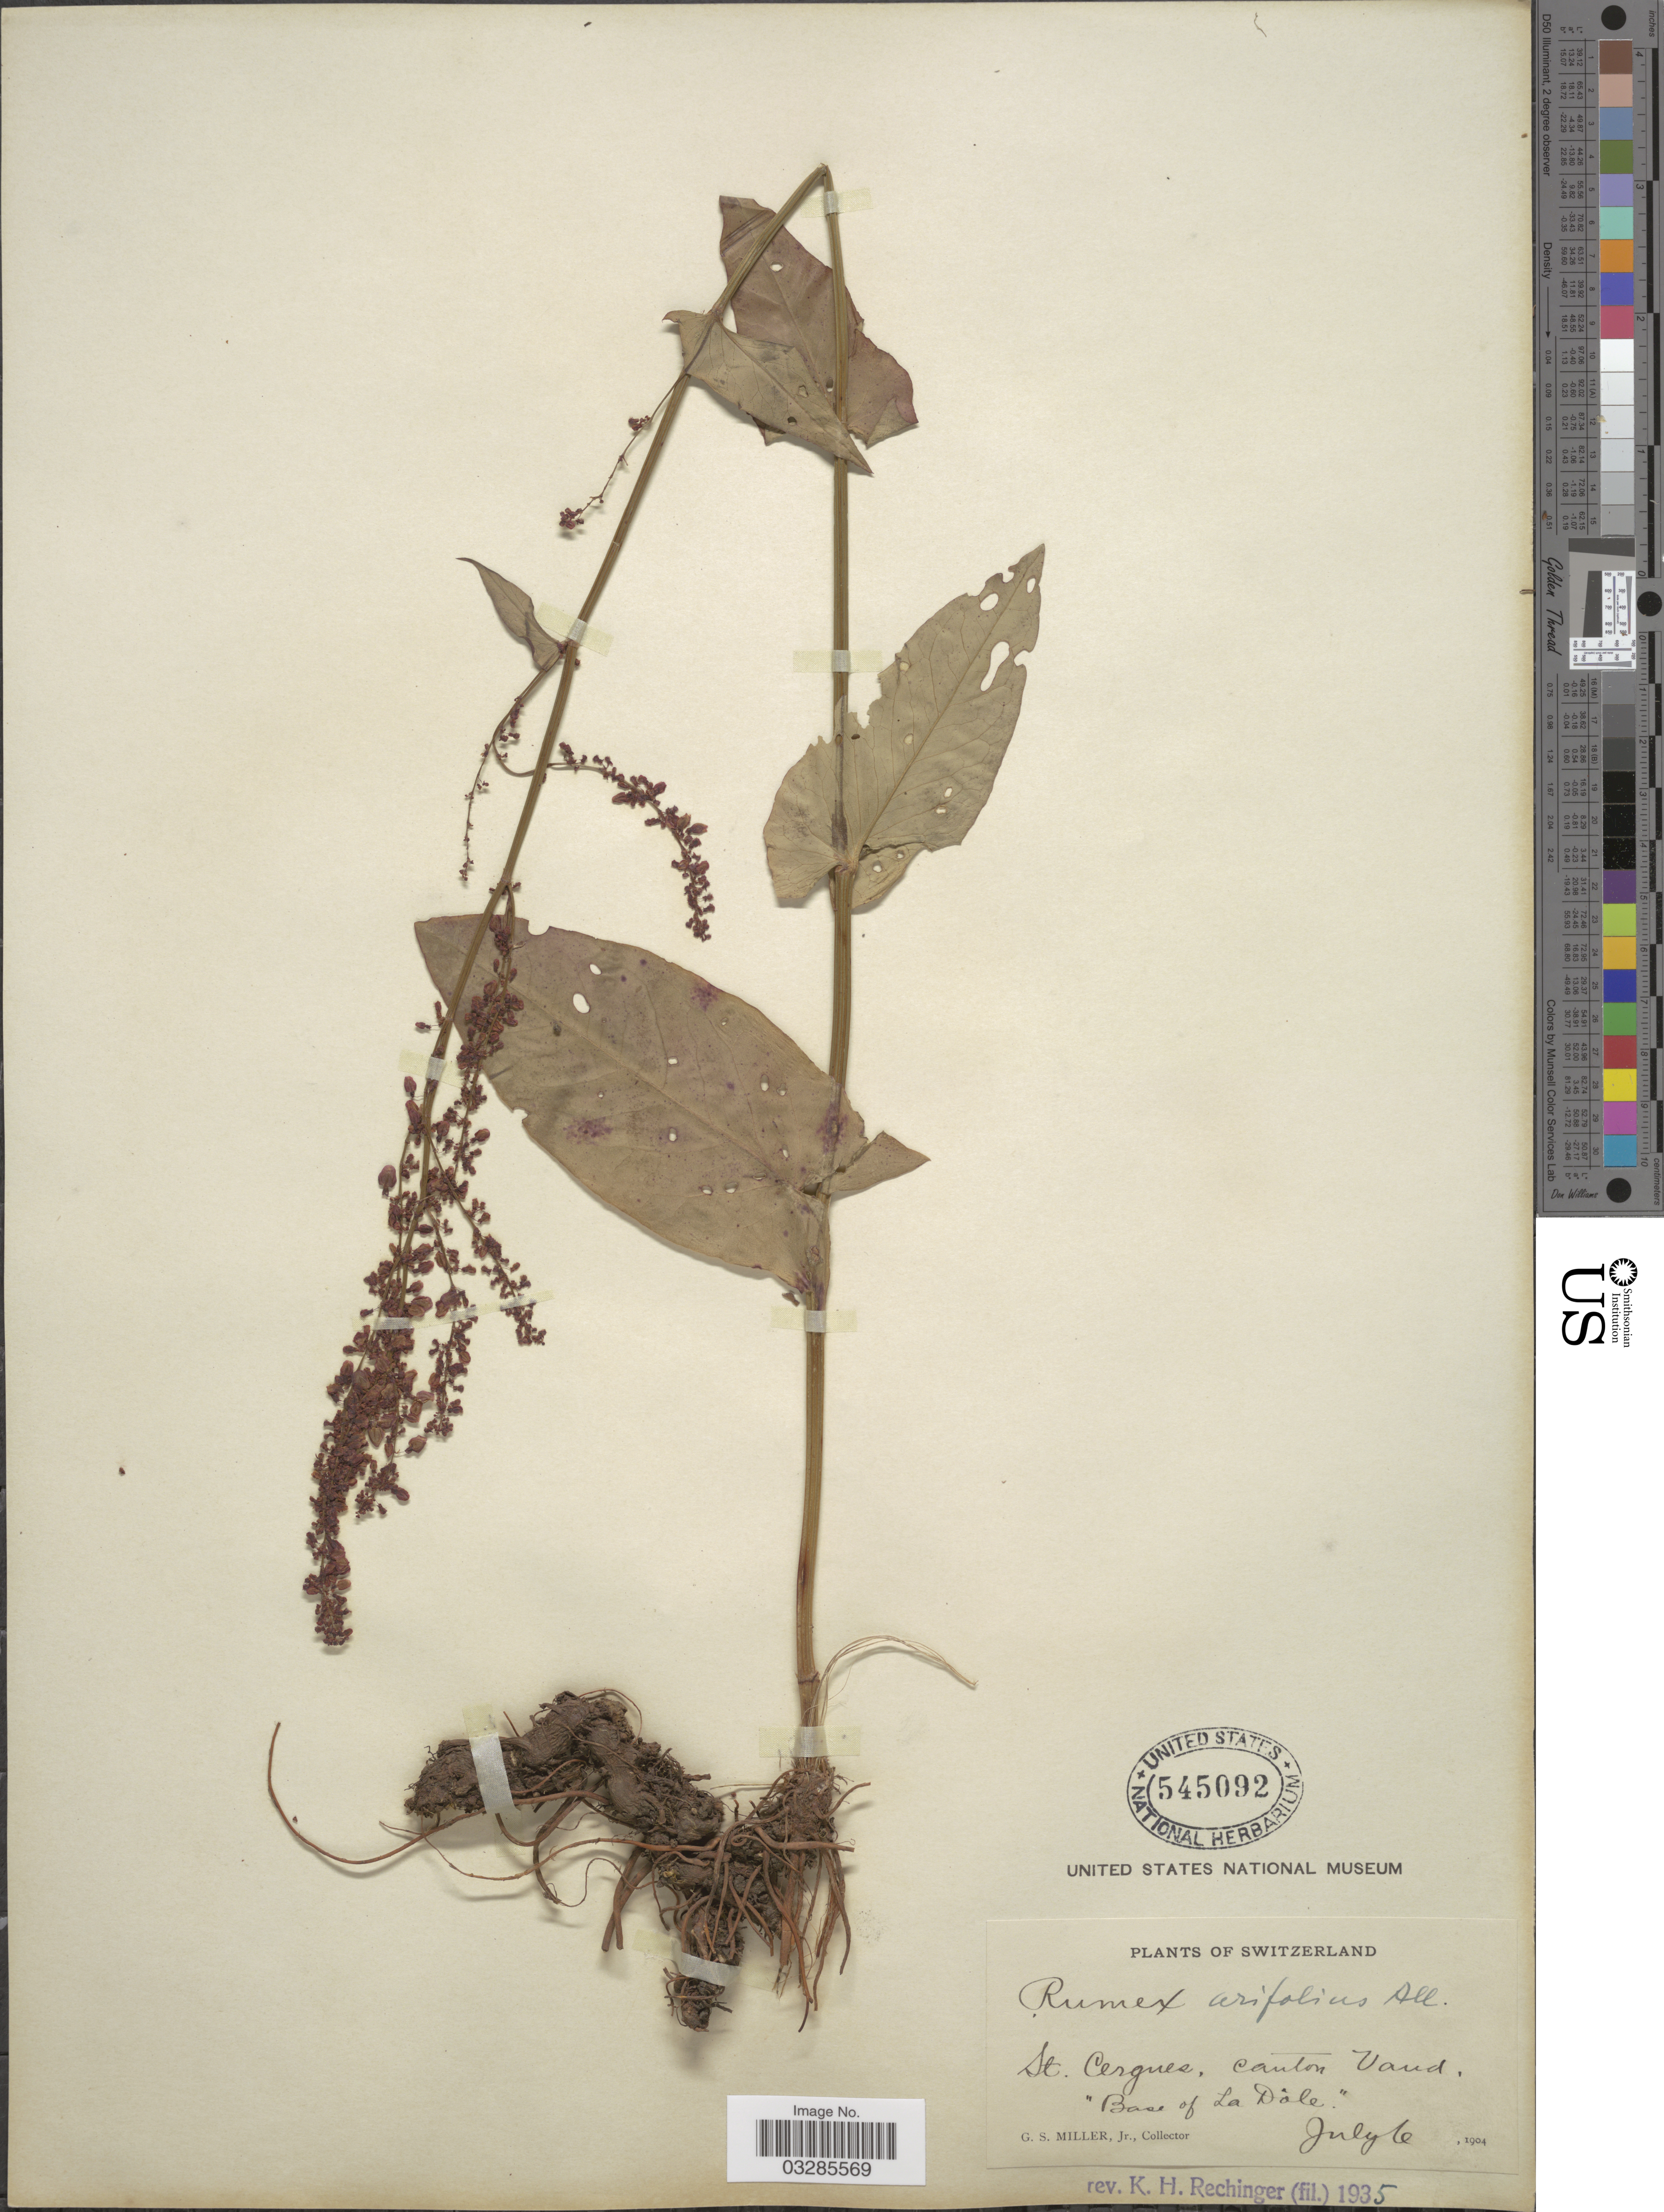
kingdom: Plantae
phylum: Tracheophyta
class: Magnoliopsida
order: Caryophyllales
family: Polygonaceae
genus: Rumex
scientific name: Rumex arifolius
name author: All.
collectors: G. S. Miller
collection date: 1904-07-06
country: Switzerland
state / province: Vaud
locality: St. Cergues, Canton Vaud. "Base of La Dôle".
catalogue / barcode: US 545092